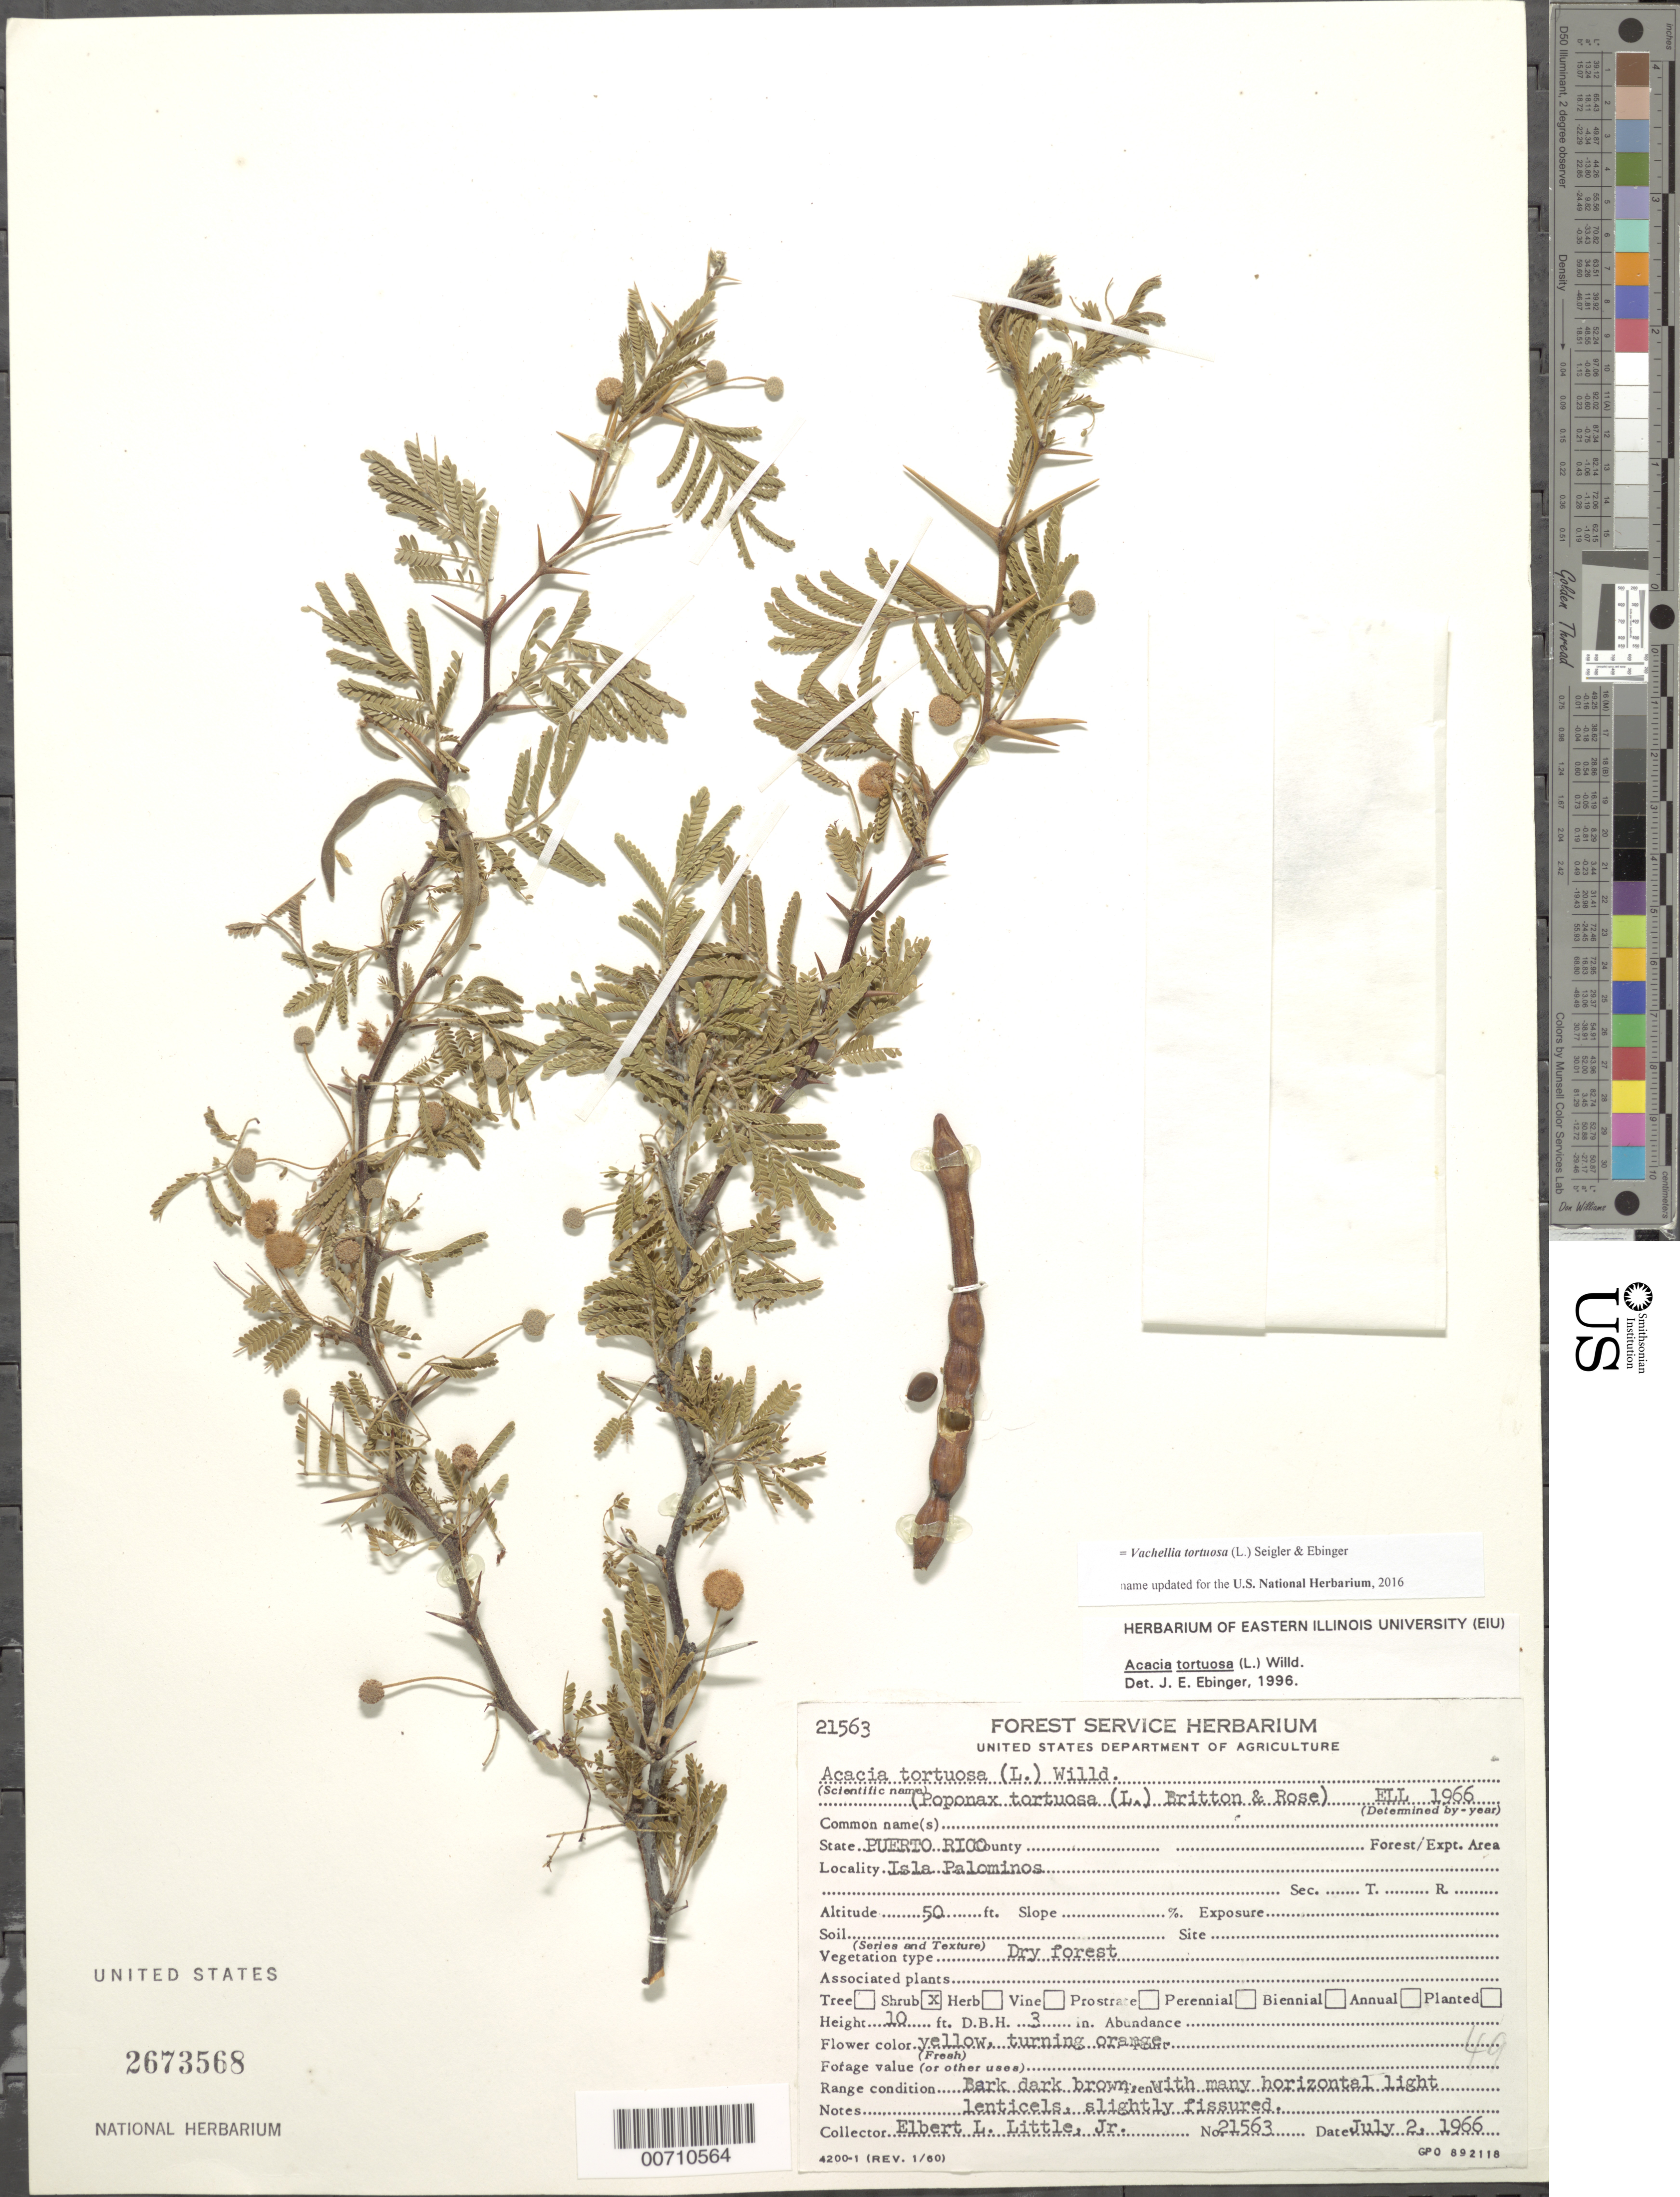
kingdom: Plantae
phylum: Tracheophyta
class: Magnoliopsida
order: Fabales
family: Fabaceae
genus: Vachellia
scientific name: Vachellia tortuosa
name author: (L.) Seigler & Ebinger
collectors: E. L. Little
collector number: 21563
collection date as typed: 02 Jul 1966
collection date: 1966-07-02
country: Puerto Rico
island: Greater Antilles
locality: Isla Palominos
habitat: Dry forest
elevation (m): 15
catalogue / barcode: US 2673568